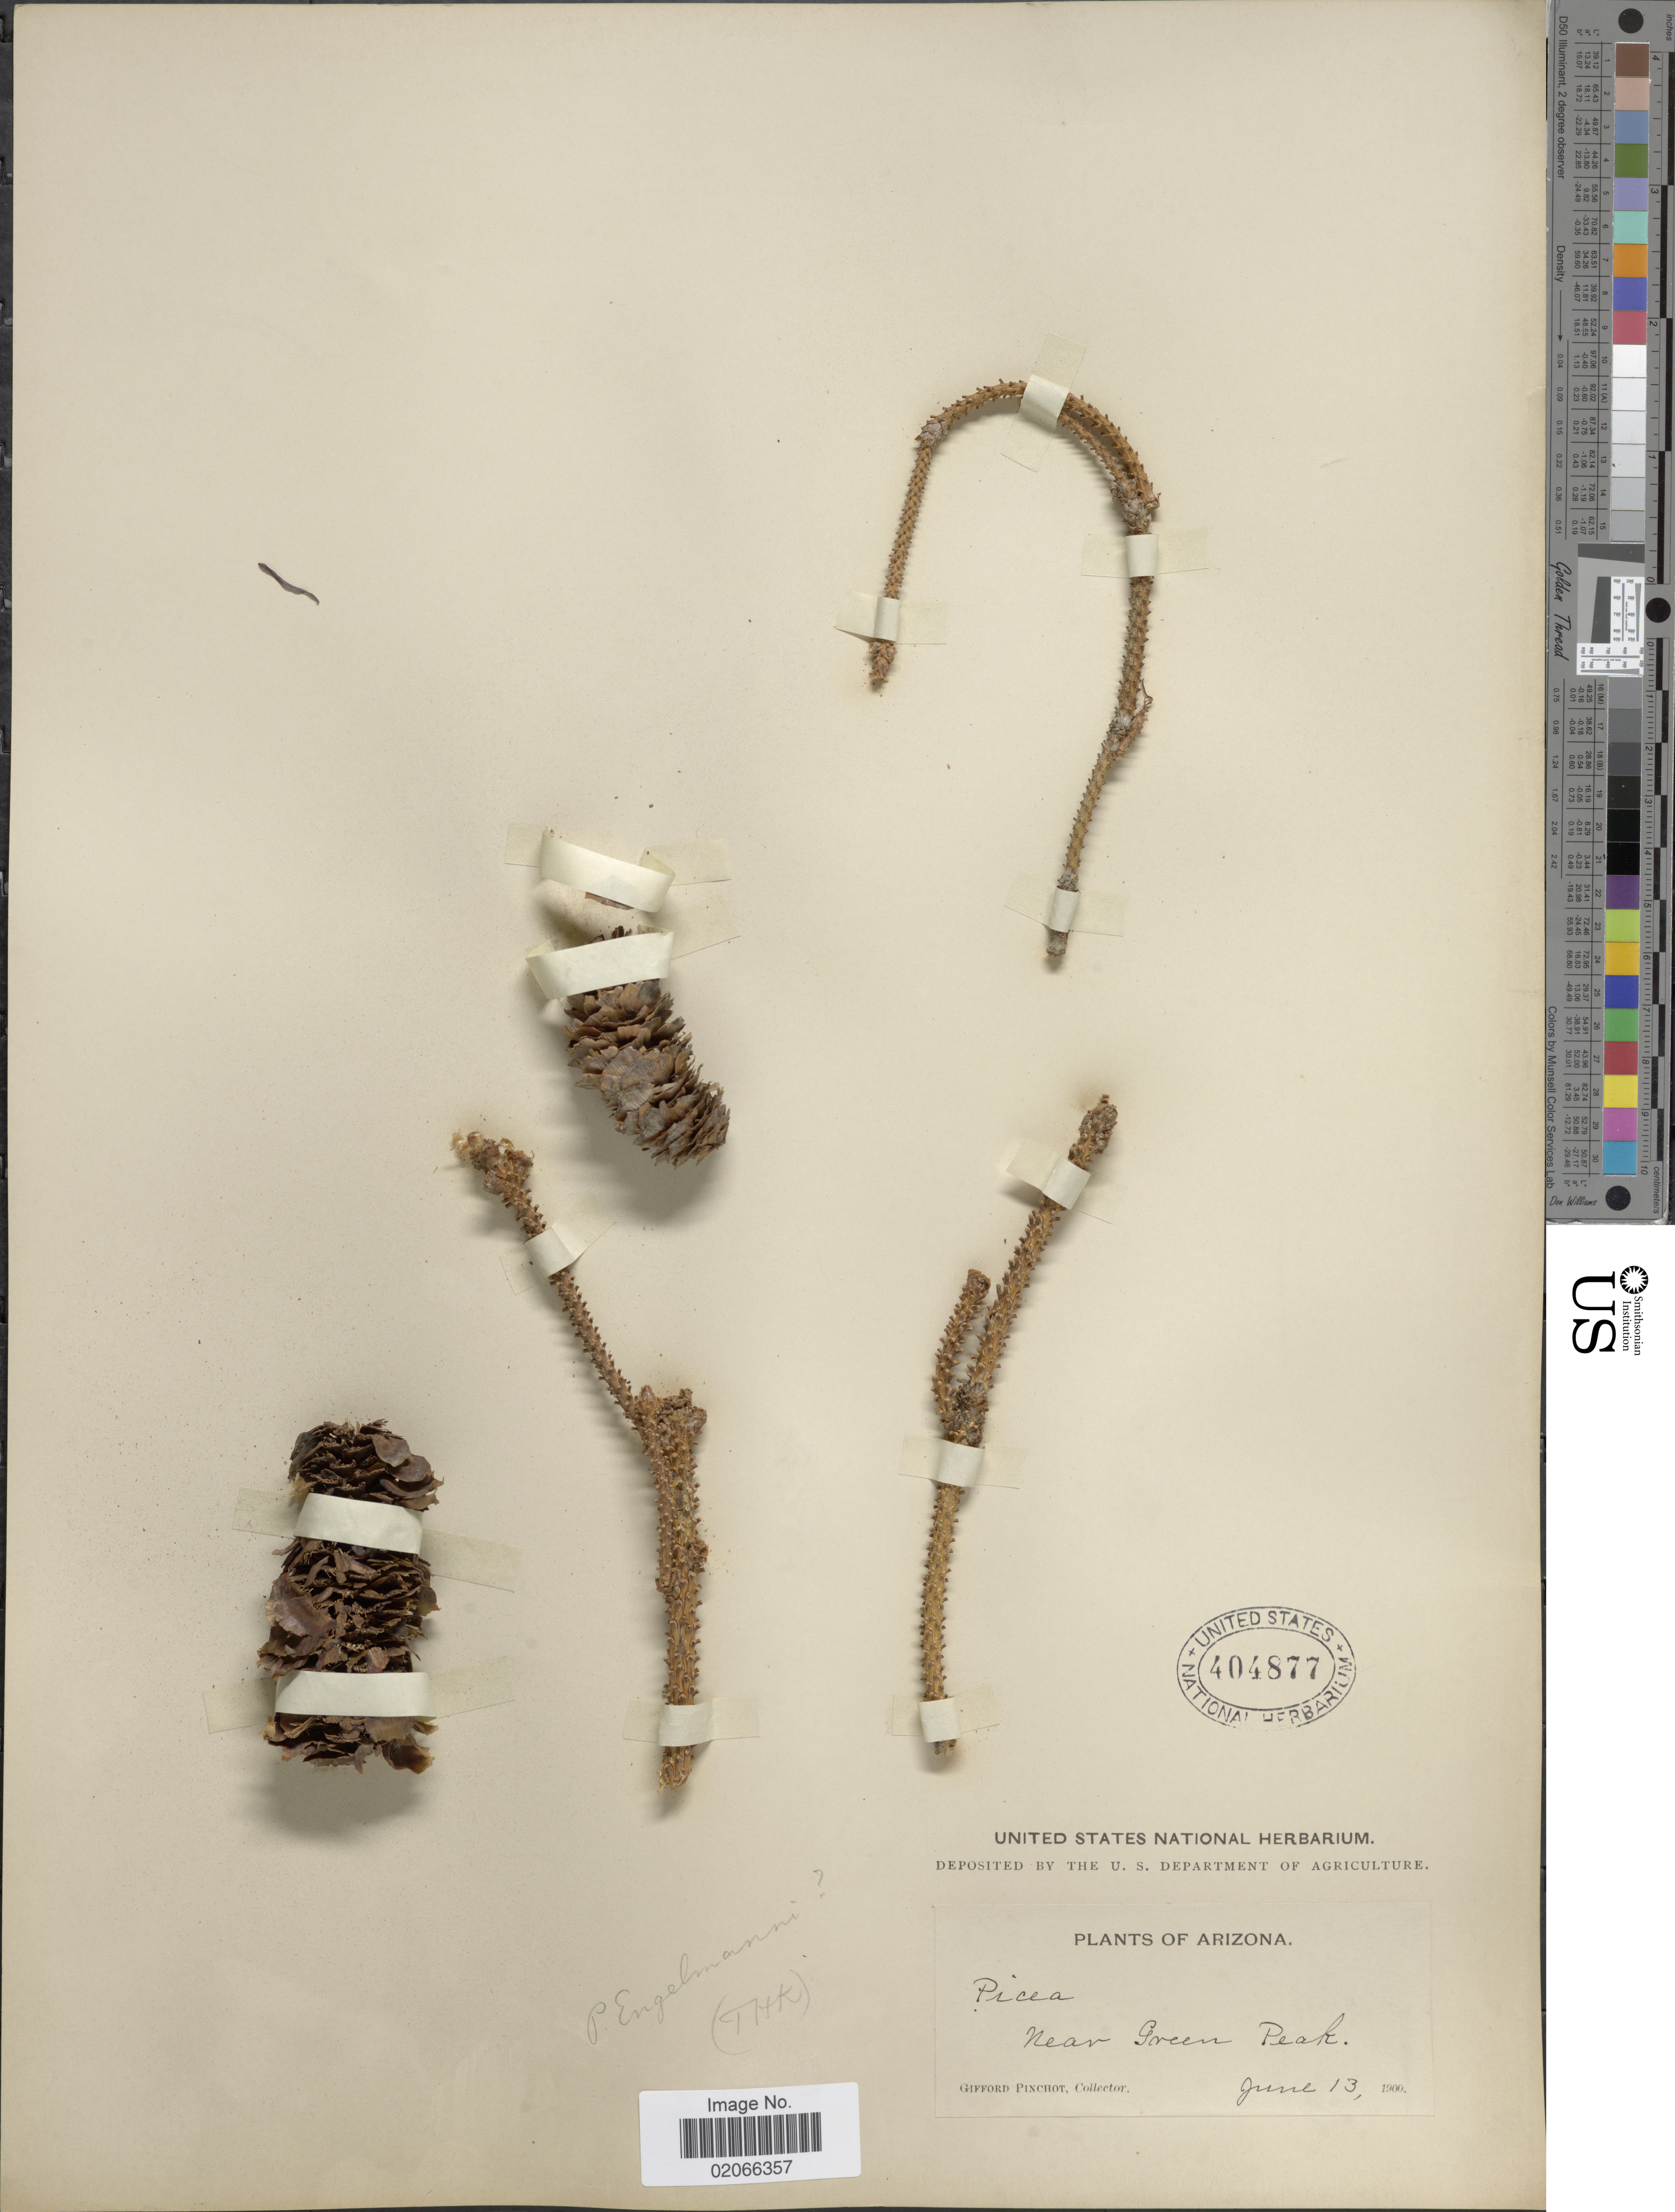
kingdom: Plantae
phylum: Tracheophyta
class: Pinopsida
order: Pinales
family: Pinaceae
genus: Picea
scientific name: Picea engelmannii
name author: Parry ex Engelm.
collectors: G. Pinchot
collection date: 1900-06-13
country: United States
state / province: Arizona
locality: Near Green Peak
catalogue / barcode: US 404877